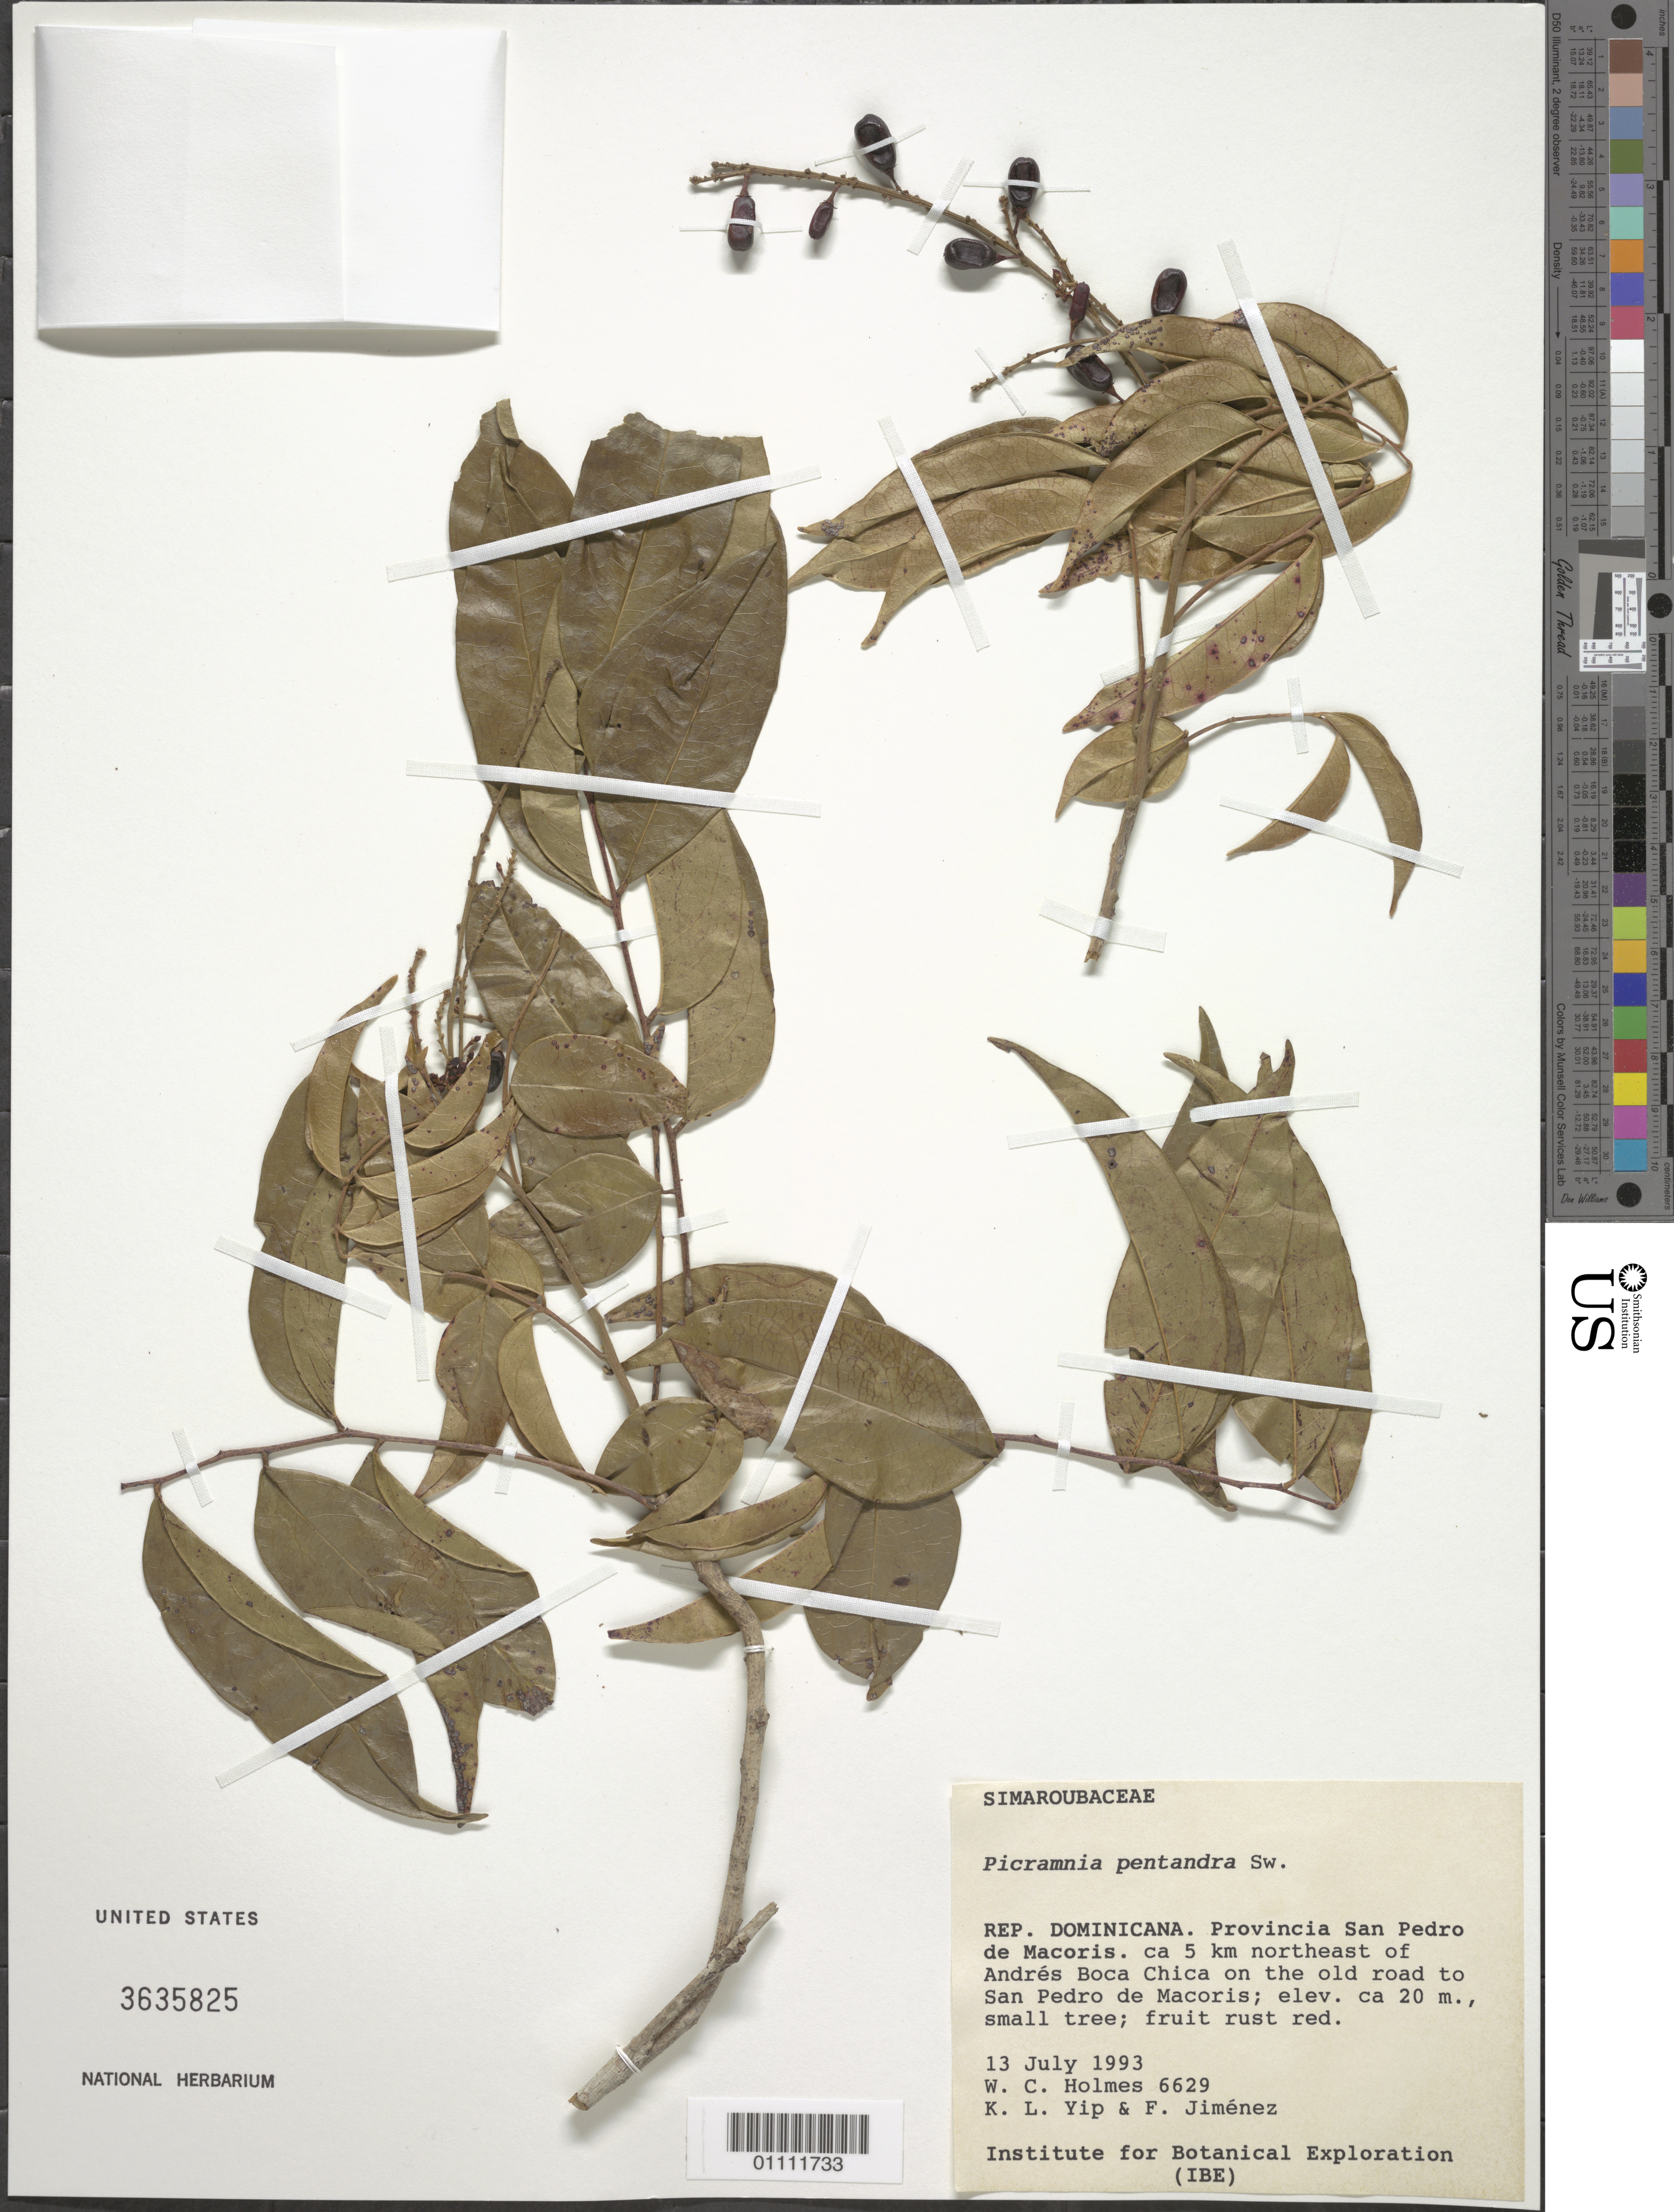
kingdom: Plantae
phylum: Tracheophyta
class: Magnoliopsida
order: Picramniales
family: Picramniaceae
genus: Picramnia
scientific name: Picramnia pentandra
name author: Sw.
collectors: W. C. Holmes, K. Yip & F. Jiménez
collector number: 6629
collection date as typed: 13 Jul 1993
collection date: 1993-07-13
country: Dominican Republic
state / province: San Pedro de Macoris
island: Hispaniola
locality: Andrés Boca Chica, about 5 km NE, on the old road to San Pedro de Macoris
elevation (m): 20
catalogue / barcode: US 3635825